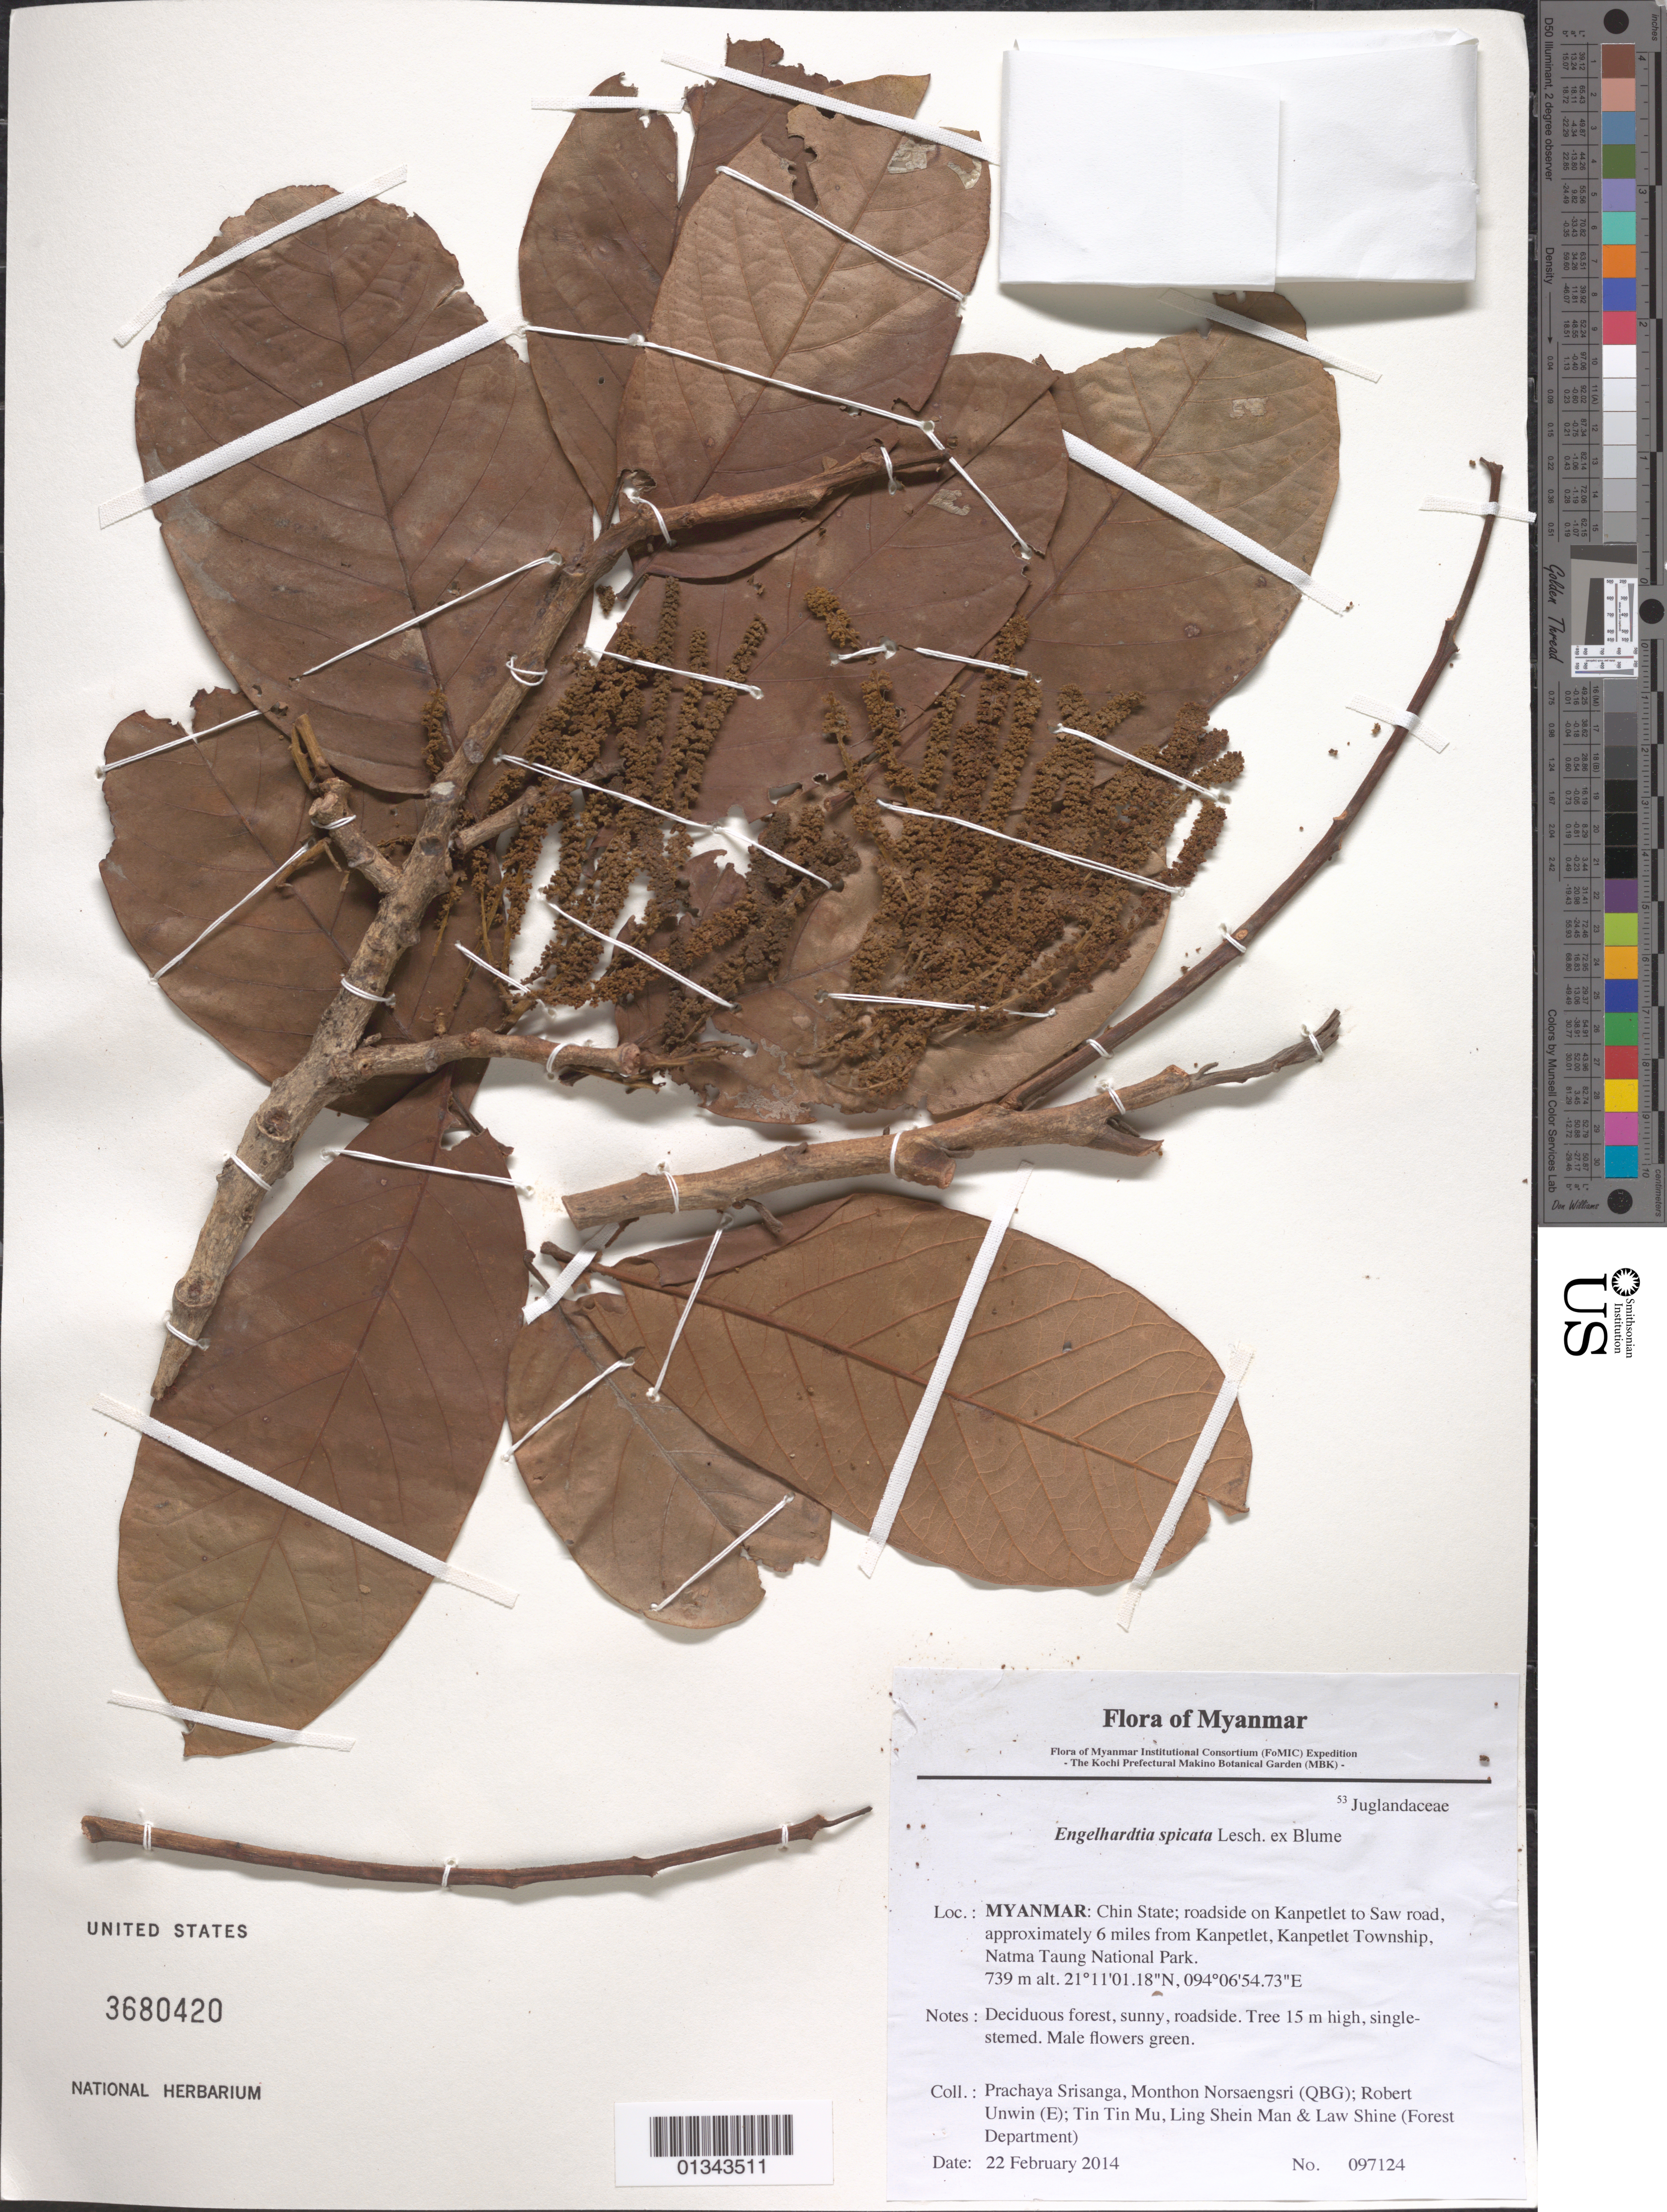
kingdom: Plantae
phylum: Tracheophyta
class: Magnoliopsida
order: Fagales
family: Juglandaceae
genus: Engelhardia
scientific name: Engelhardia spicata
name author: Lesch. ex Blume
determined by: Fujikawa, Kazumi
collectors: P. Srisanga, M. Norsaengsri, R. Unwin, Tin Tin Mu, Ling Shein Man & L. Shine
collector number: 97124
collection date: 2014-02-22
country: Myanmar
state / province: Chin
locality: Roadside on Kanpetlet to Saw road, approximately 6 miles from Kanpetlet, Kanpetlet Township, Natma Taung National Park.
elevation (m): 739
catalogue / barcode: US 3680420